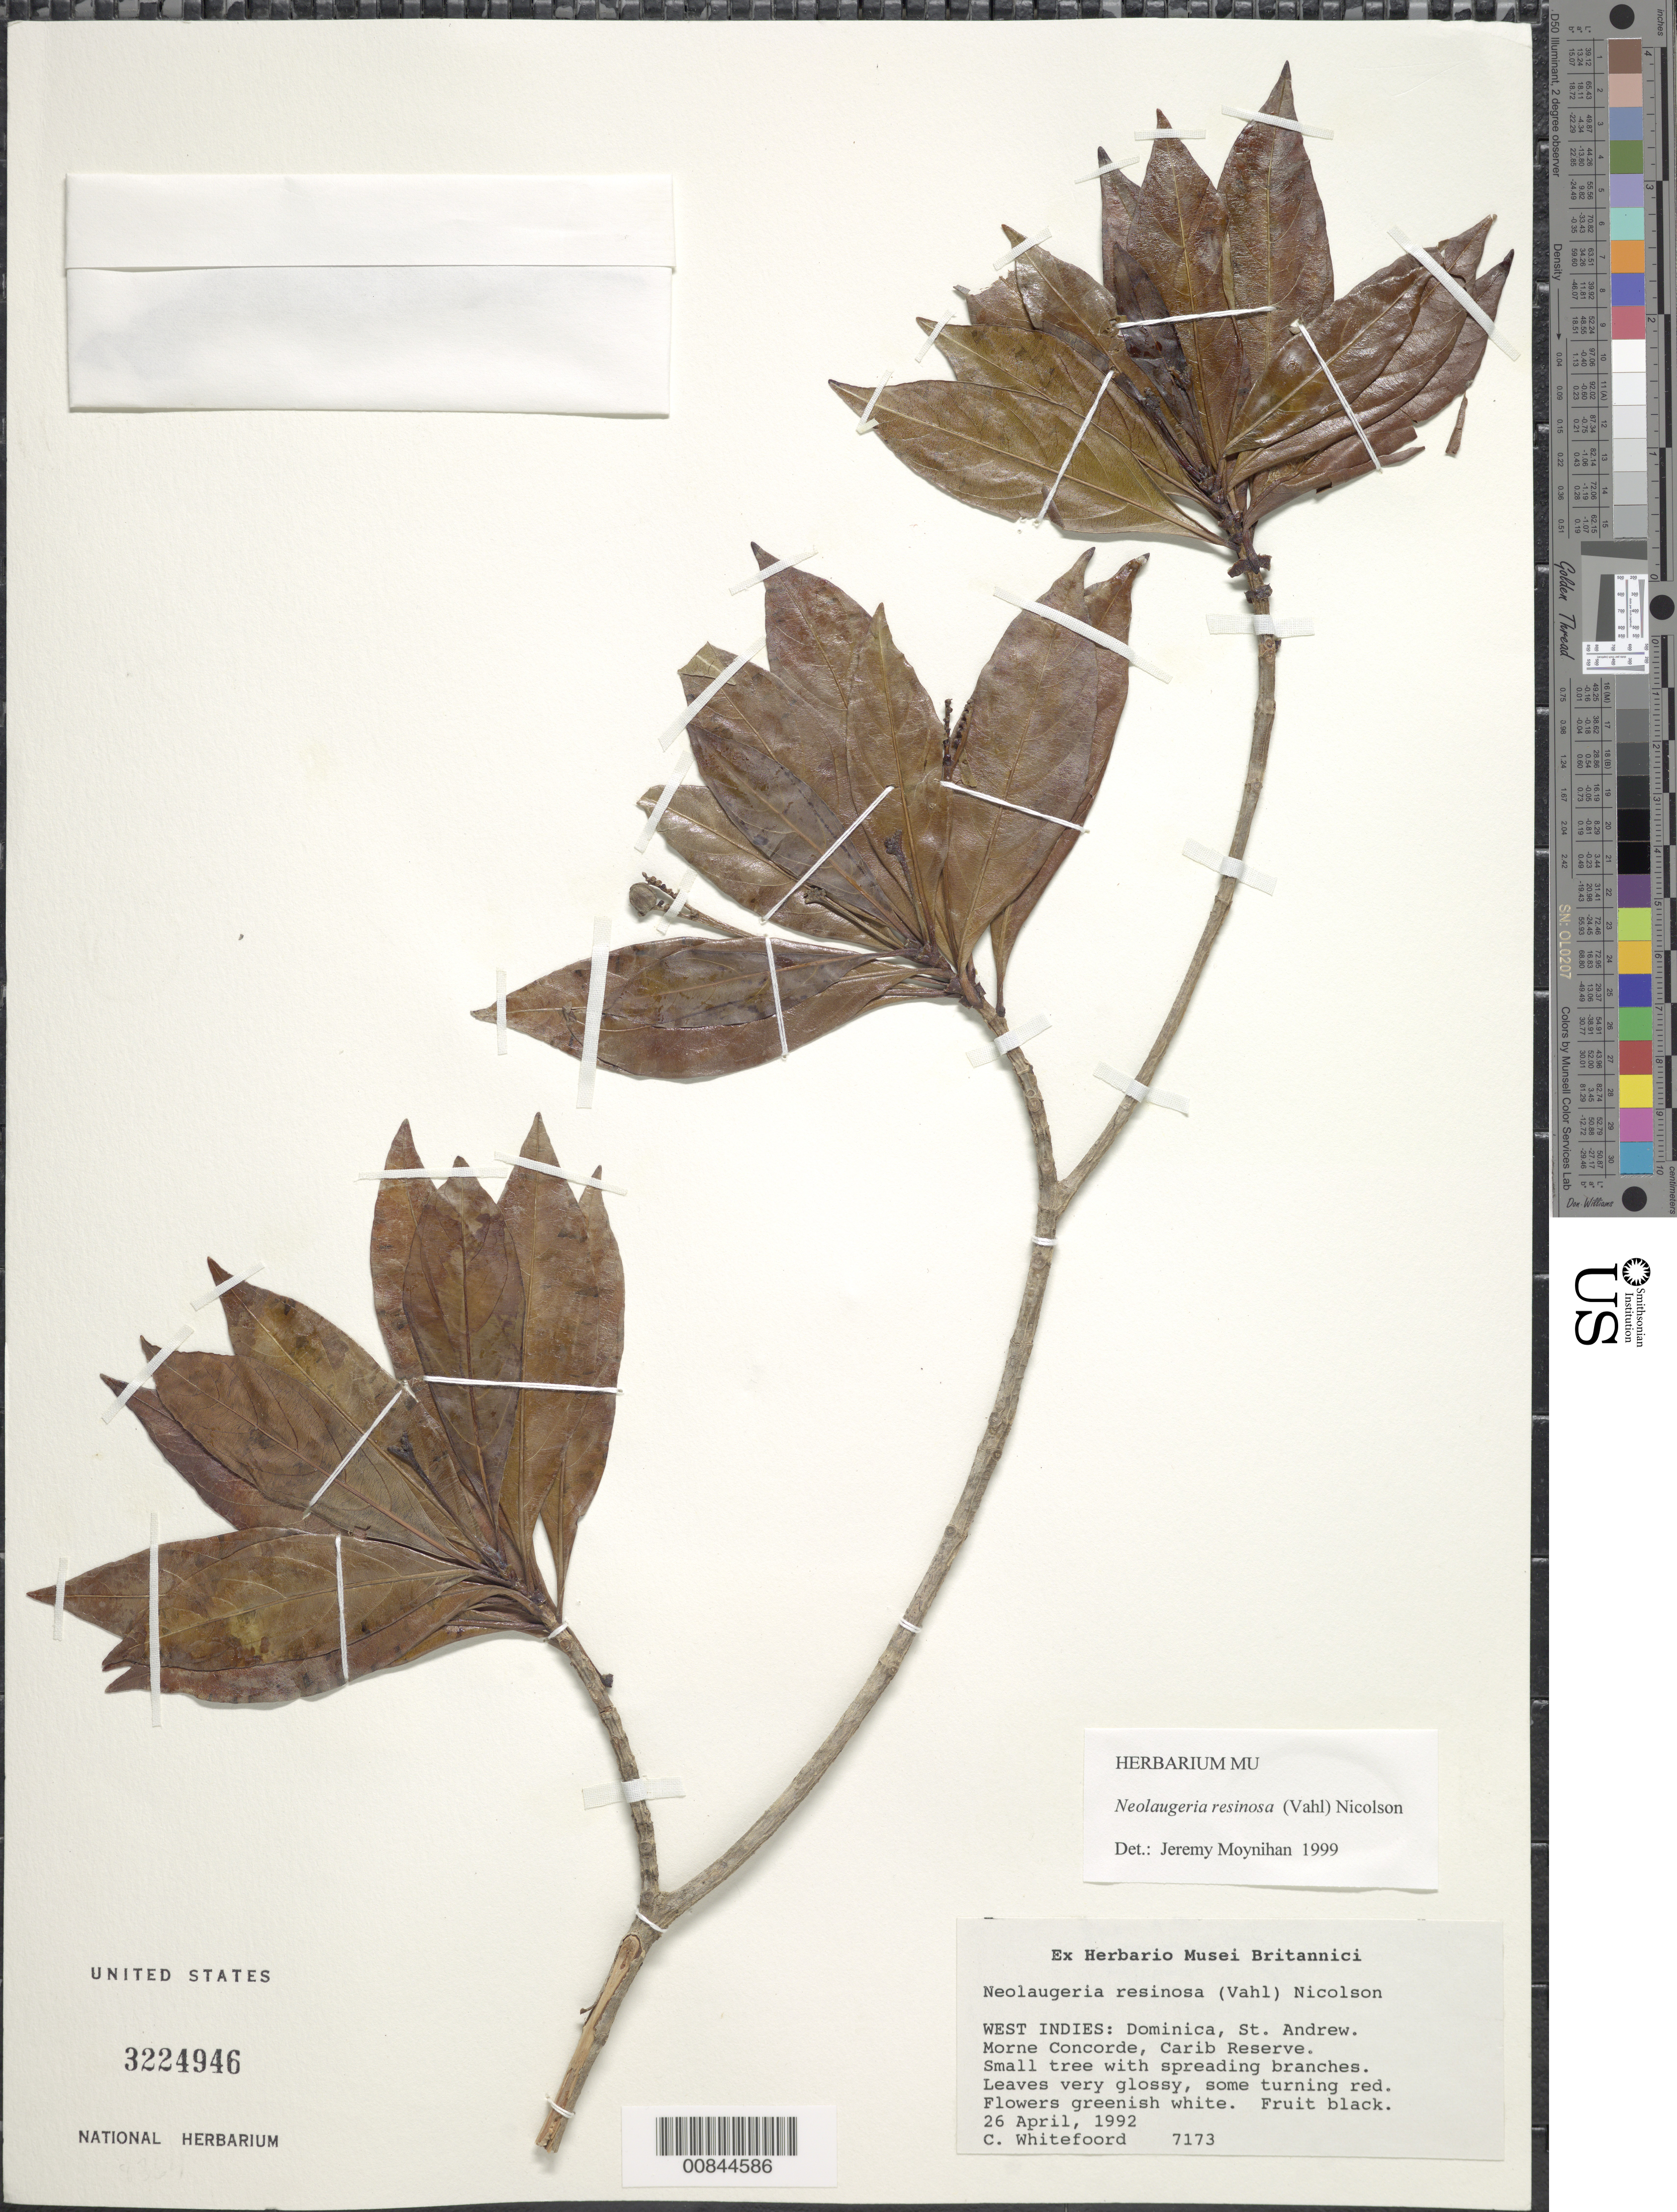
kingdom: Plantae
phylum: Tracheophyta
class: Magnoliopsida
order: Gentianales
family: Rubiaceae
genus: Stenostomum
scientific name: Stenostomum resinosum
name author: (Vahl) Griseb.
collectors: C. Whitefoord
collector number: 7173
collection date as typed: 26 Apr 1992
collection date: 1992-04-26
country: Dominica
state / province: St. Andrew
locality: Morne Concorde, Carib Reserve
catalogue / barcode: US 3224946